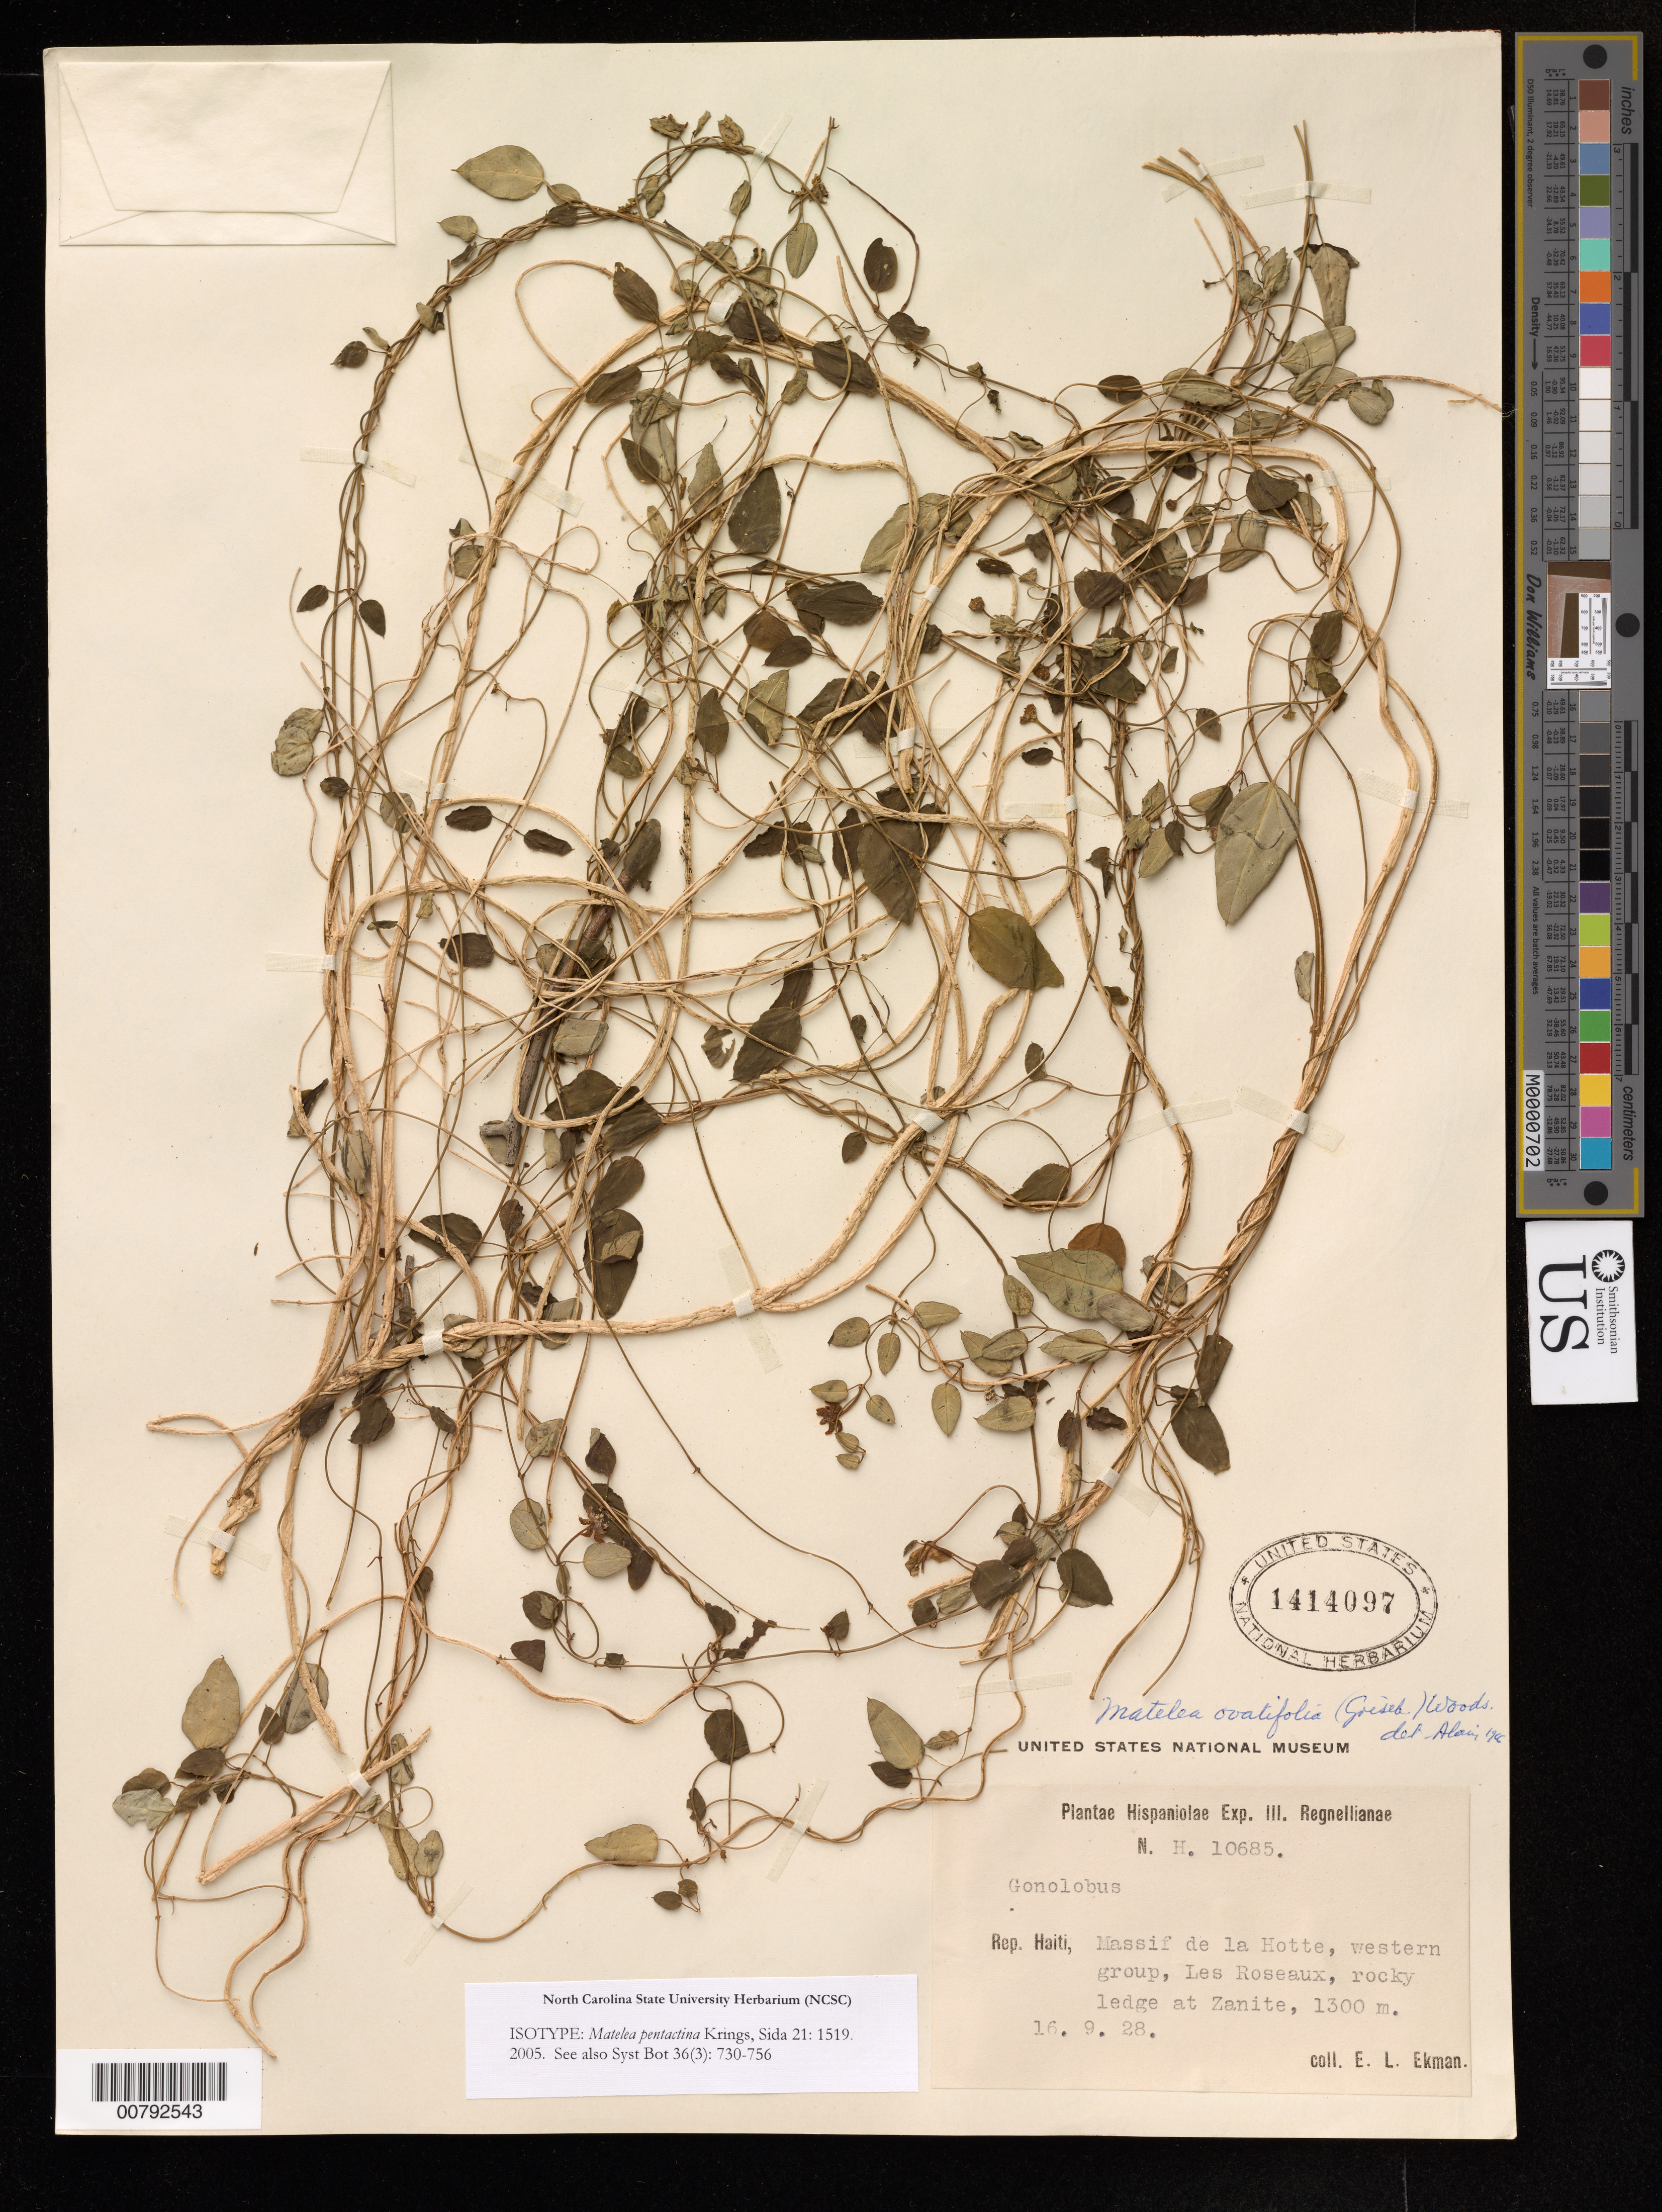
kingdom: Plantae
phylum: Tracheophyta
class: Magnoliopsida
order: Gentianales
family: Apocynaceae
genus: Matelea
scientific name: Matelea pentactina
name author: Krings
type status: Isotype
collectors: E. L. Ekman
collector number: H 10685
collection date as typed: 16 Sep 1928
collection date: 1928-09-16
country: Haiti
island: Hispaniola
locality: Massif de la Hotte, western group, Les Roseaux, rocky ledge at Zanite.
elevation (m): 1300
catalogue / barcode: US 1414097